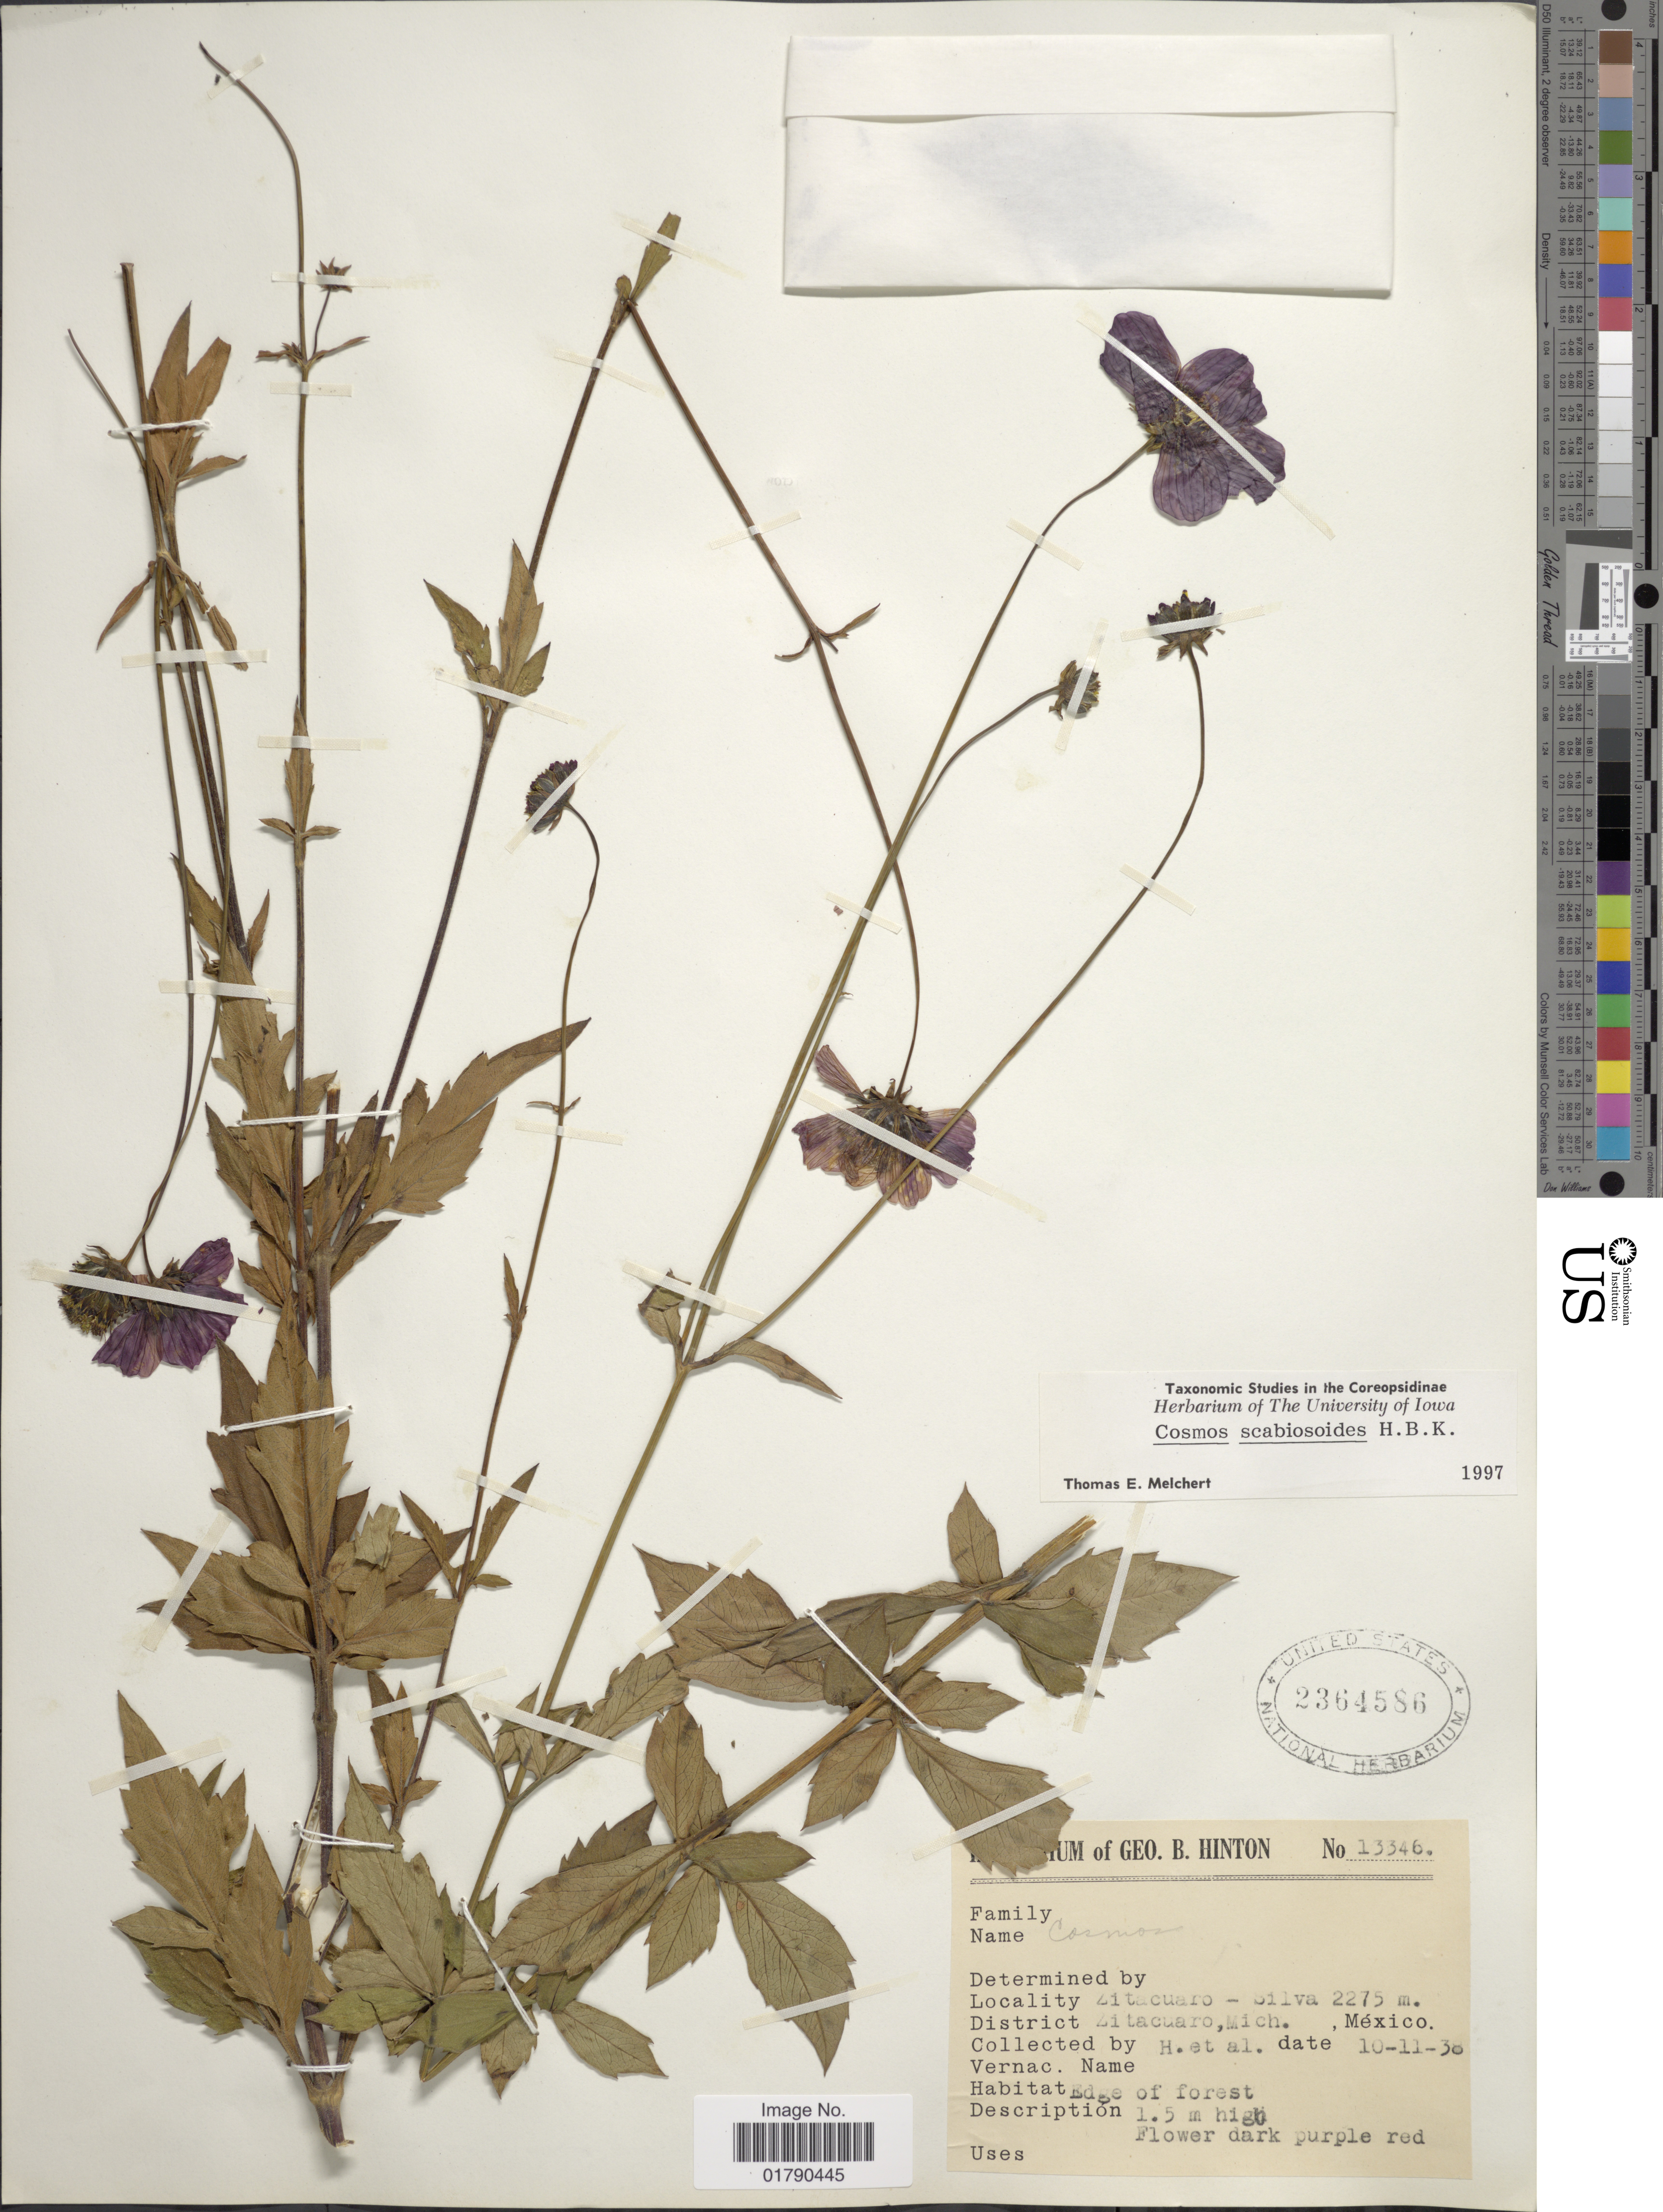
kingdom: Plantae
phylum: Tracheophyta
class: Magnoliopsida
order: Asterales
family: Asteraceae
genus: Cosmos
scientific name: Cosmos scabiosoides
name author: Kunth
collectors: G. B. Hinton & et al.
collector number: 13346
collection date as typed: Transcribed d/m/y: 10/11/38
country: Mexico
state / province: Michoacán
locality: Zitacuaro-Silva, District Zitacuaro, Mich.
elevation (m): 2275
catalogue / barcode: US 2364586